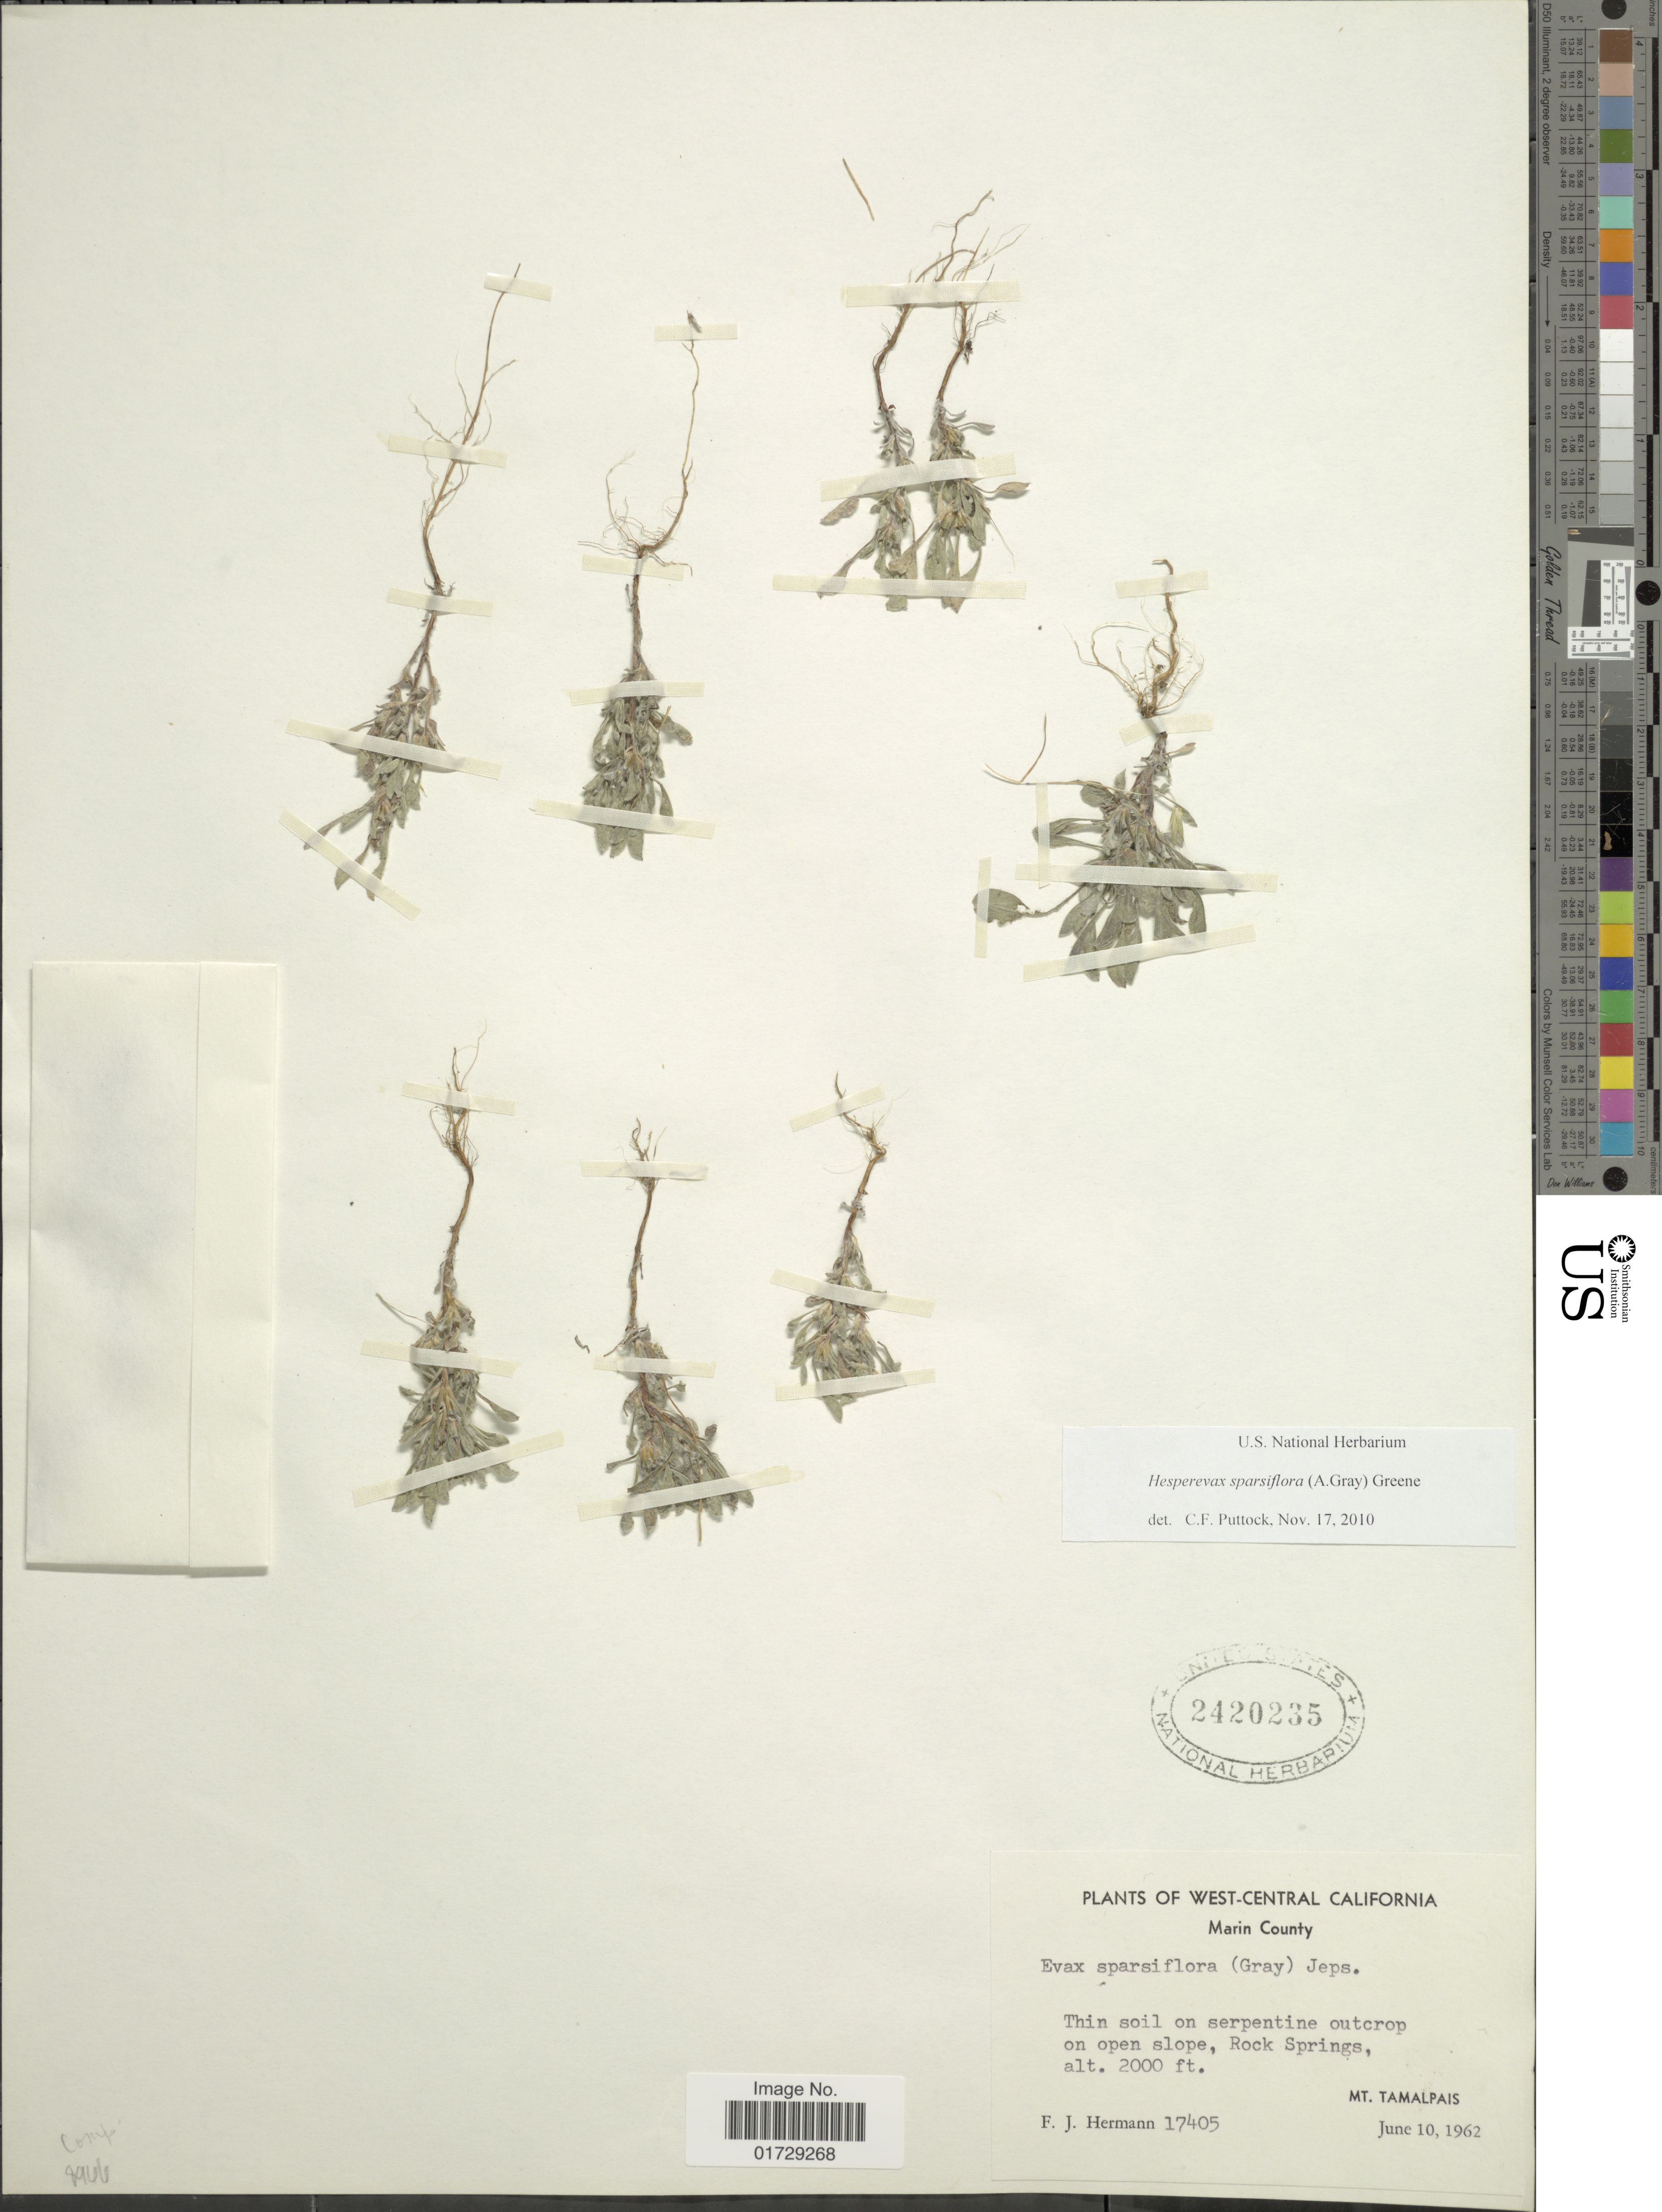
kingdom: Plantae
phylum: Tracheophyta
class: Magnoliopsida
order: Asterales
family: Asteraceae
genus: Hesperevax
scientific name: Hesperevax sparsiflora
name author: (A. Gray) Greene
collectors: F. J. Hermann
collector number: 17405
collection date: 1962-06-10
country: United States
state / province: California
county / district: Marin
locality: West-Central California, Marin County, Rock Springs, Mt. Tamalpais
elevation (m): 610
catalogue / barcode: US 2420235